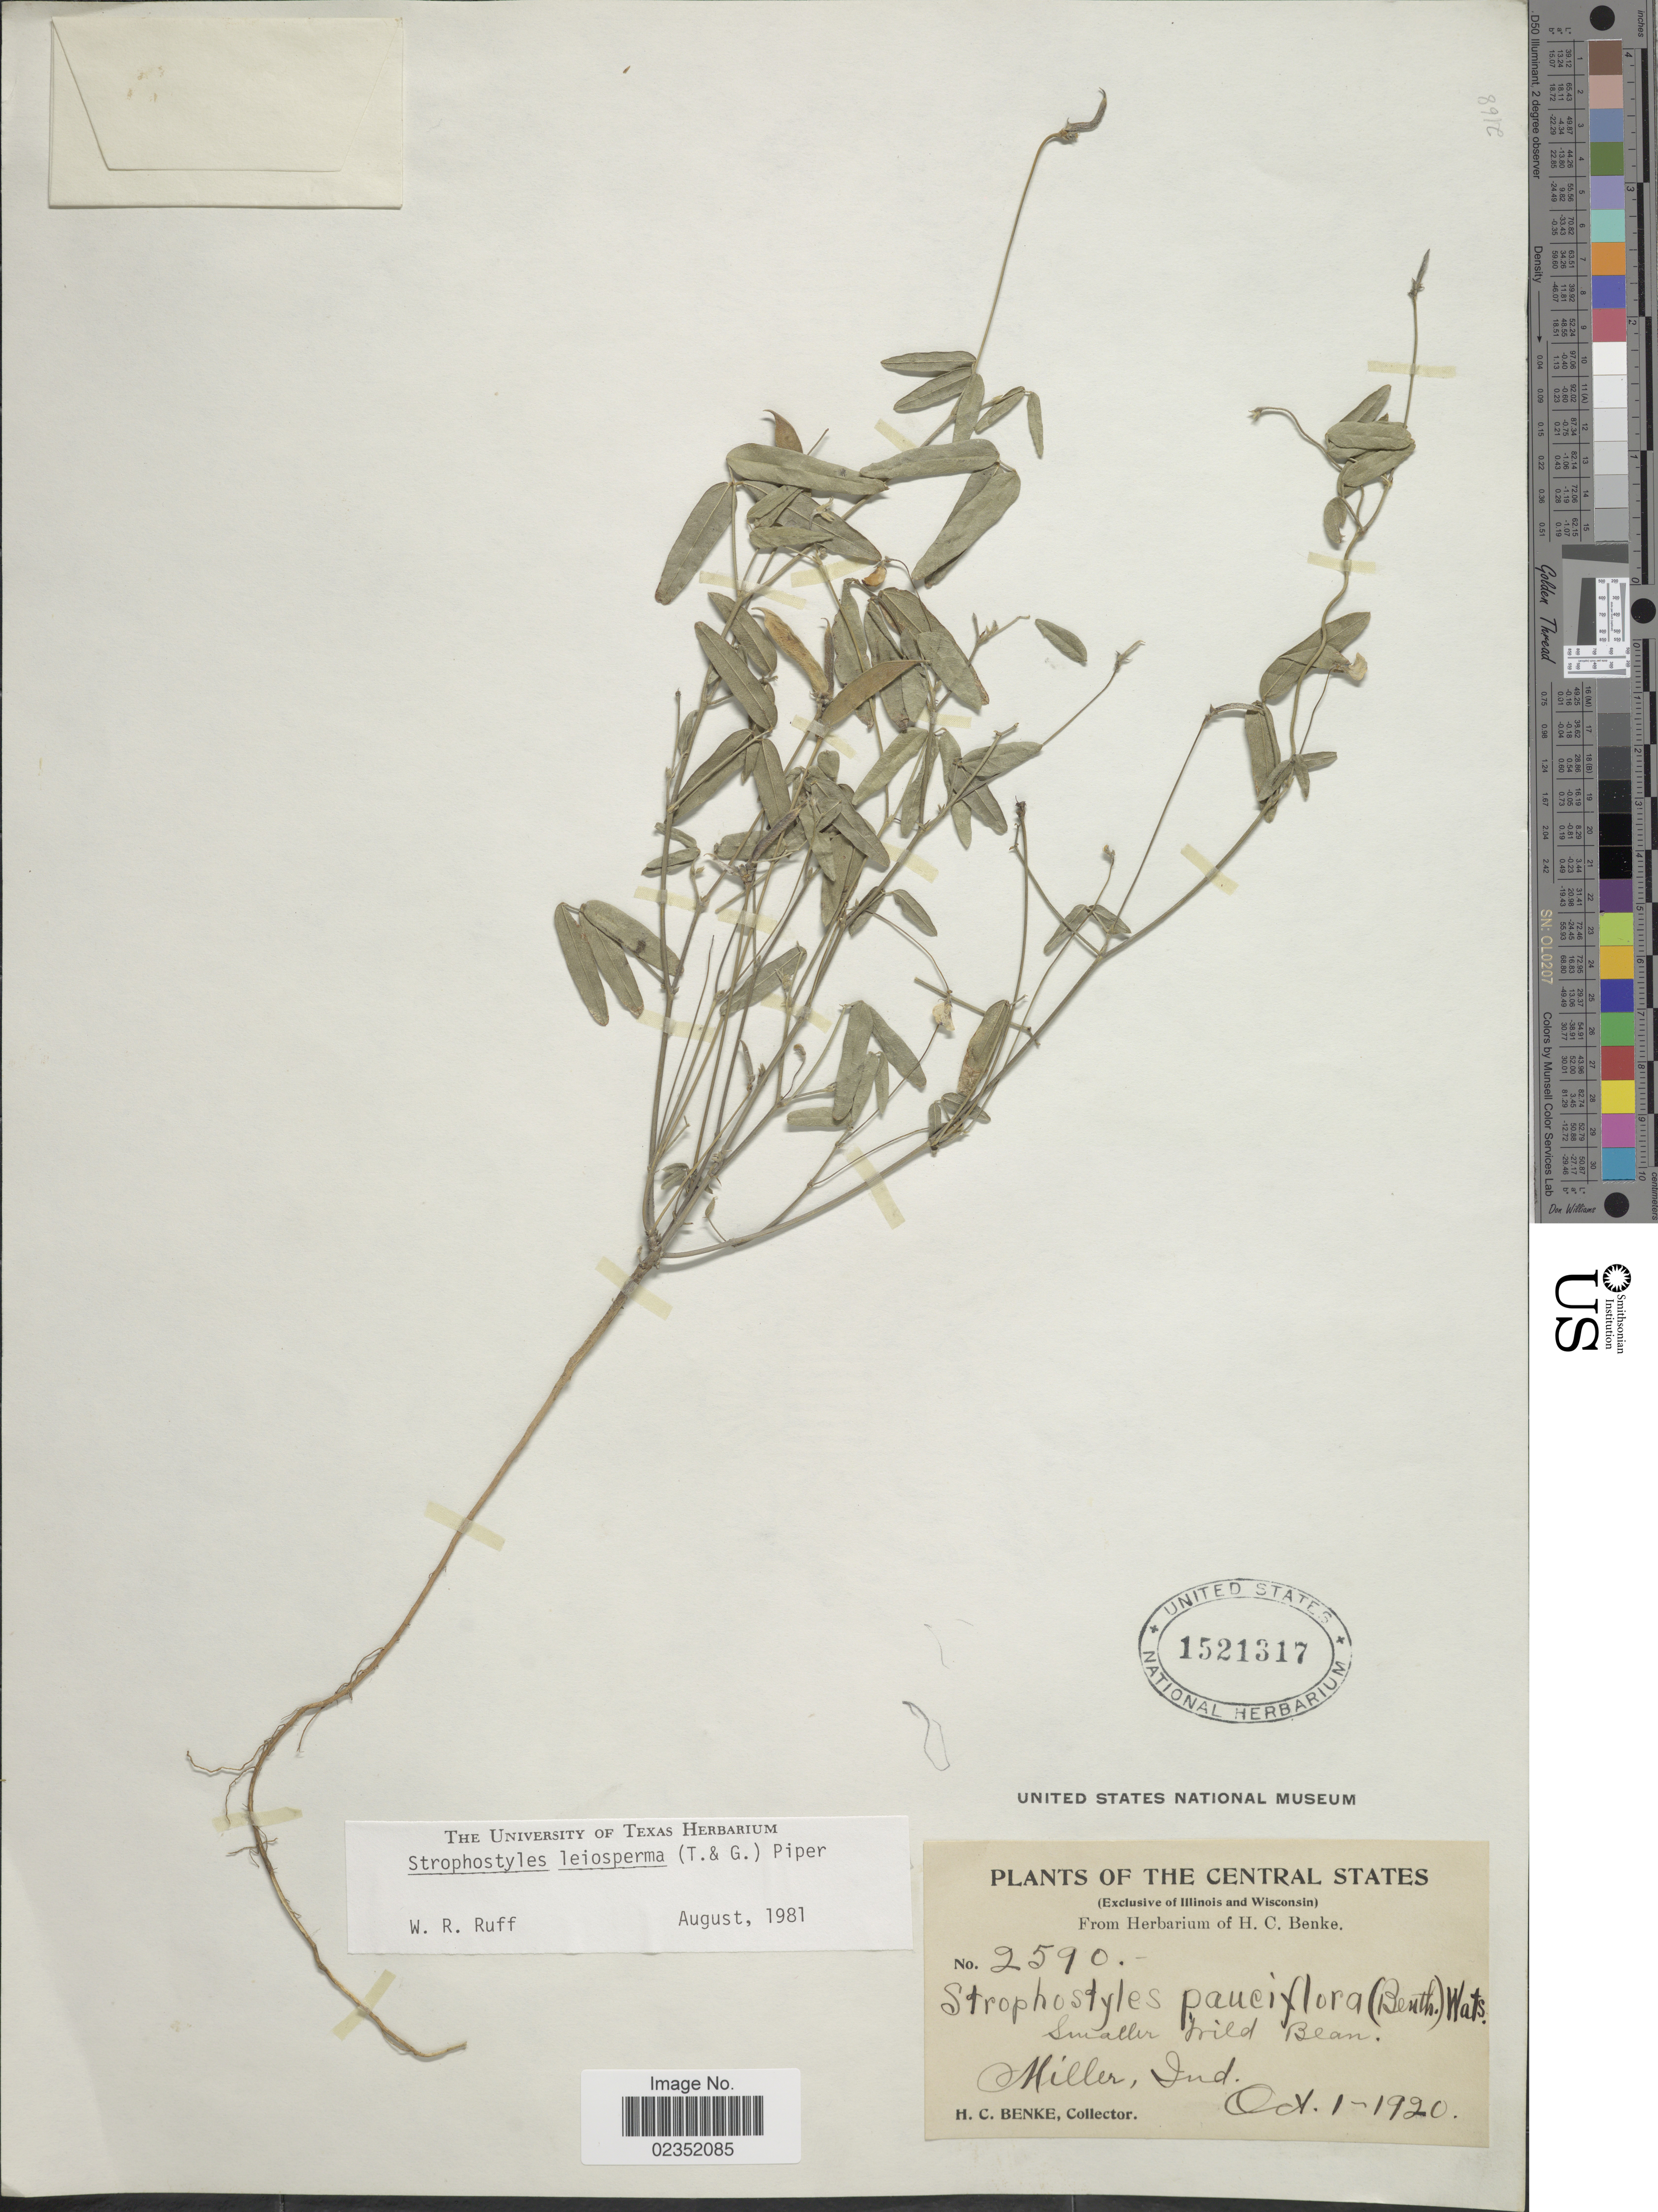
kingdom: Plantae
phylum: Tracheophyta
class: Magnoliopsida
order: Fabales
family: Fabaceae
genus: Strophostyles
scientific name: Strophostyles leiosperma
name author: (Torr. & A. Gray) Piper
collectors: H. Benke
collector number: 2590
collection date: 1920-10-01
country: United States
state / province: Indiana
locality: The Central States (exclusive of Illinois and Wisconsin), Smaller Wild Bean, Miller.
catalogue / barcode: US 1521317